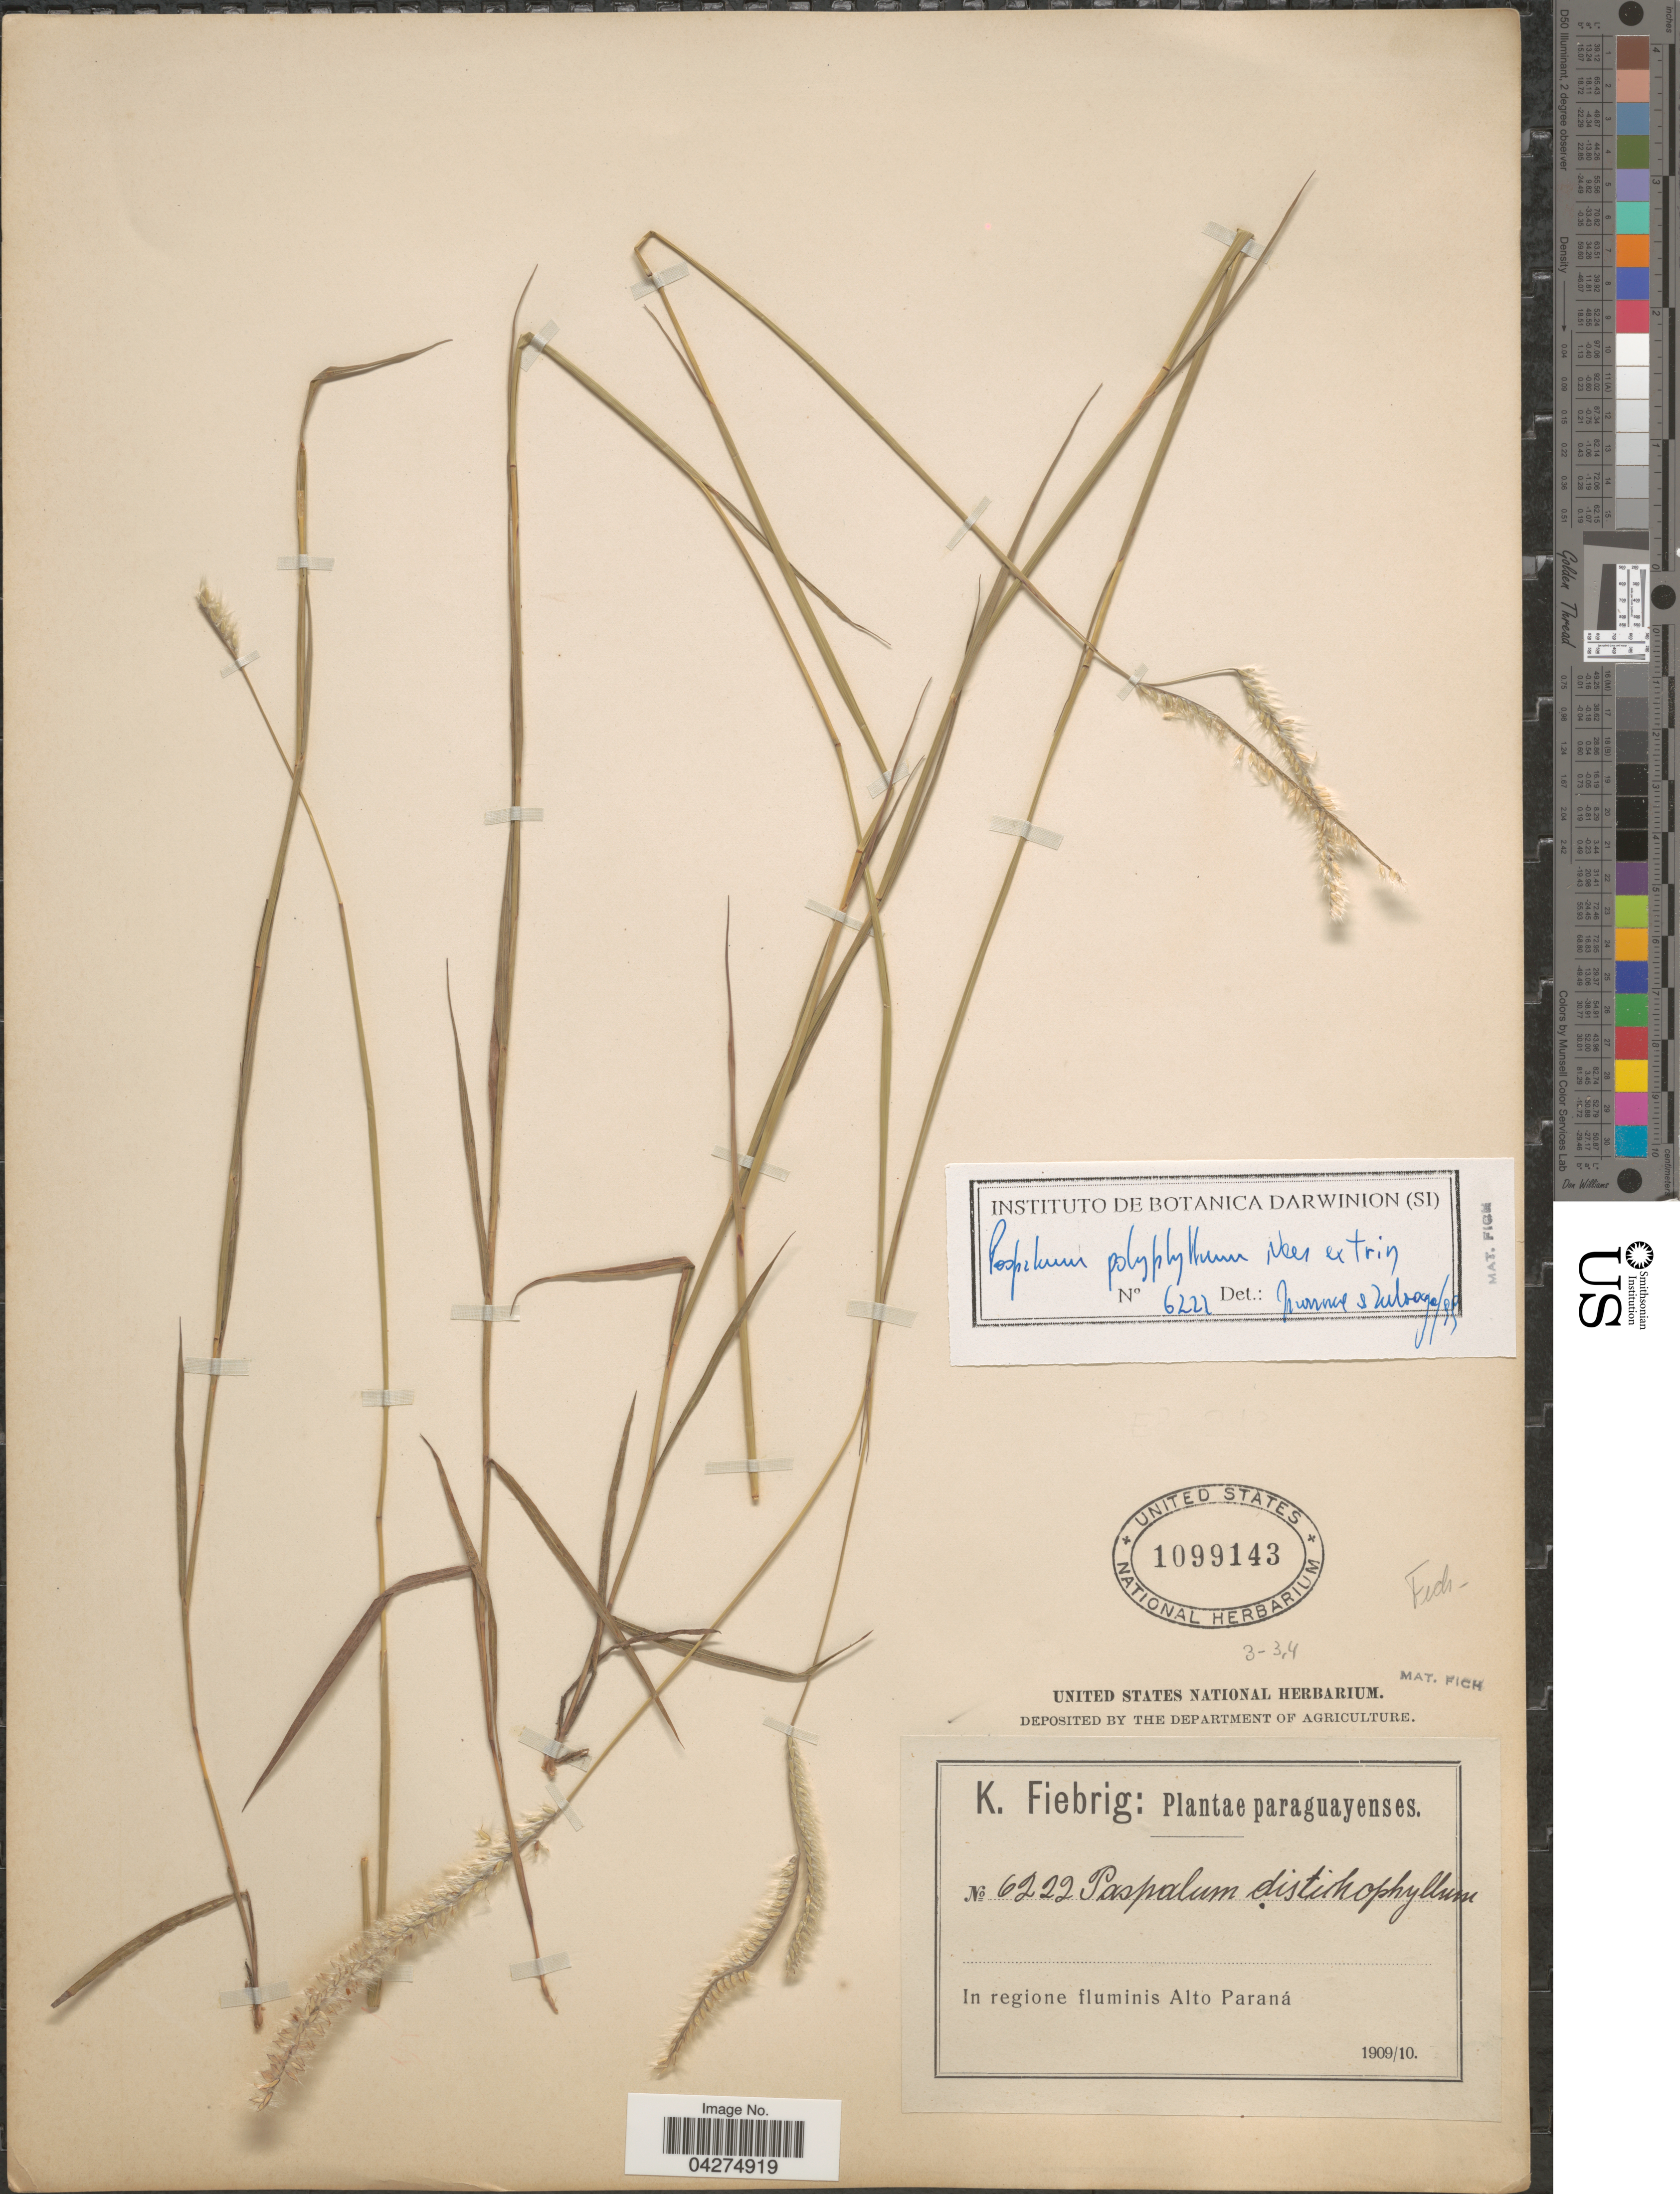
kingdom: Plantae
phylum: Tracheophyta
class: Liliopsida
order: Poales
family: Poaceae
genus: Paspalum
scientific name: Paspalum polyphyllum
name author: Nees ex Trin.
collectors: K. Fiebrig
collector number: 6222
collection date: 1909/1910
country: Paraguay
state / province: Alto Parana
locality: In regione fluminis Alto Paraná.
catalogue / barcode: US 1099143